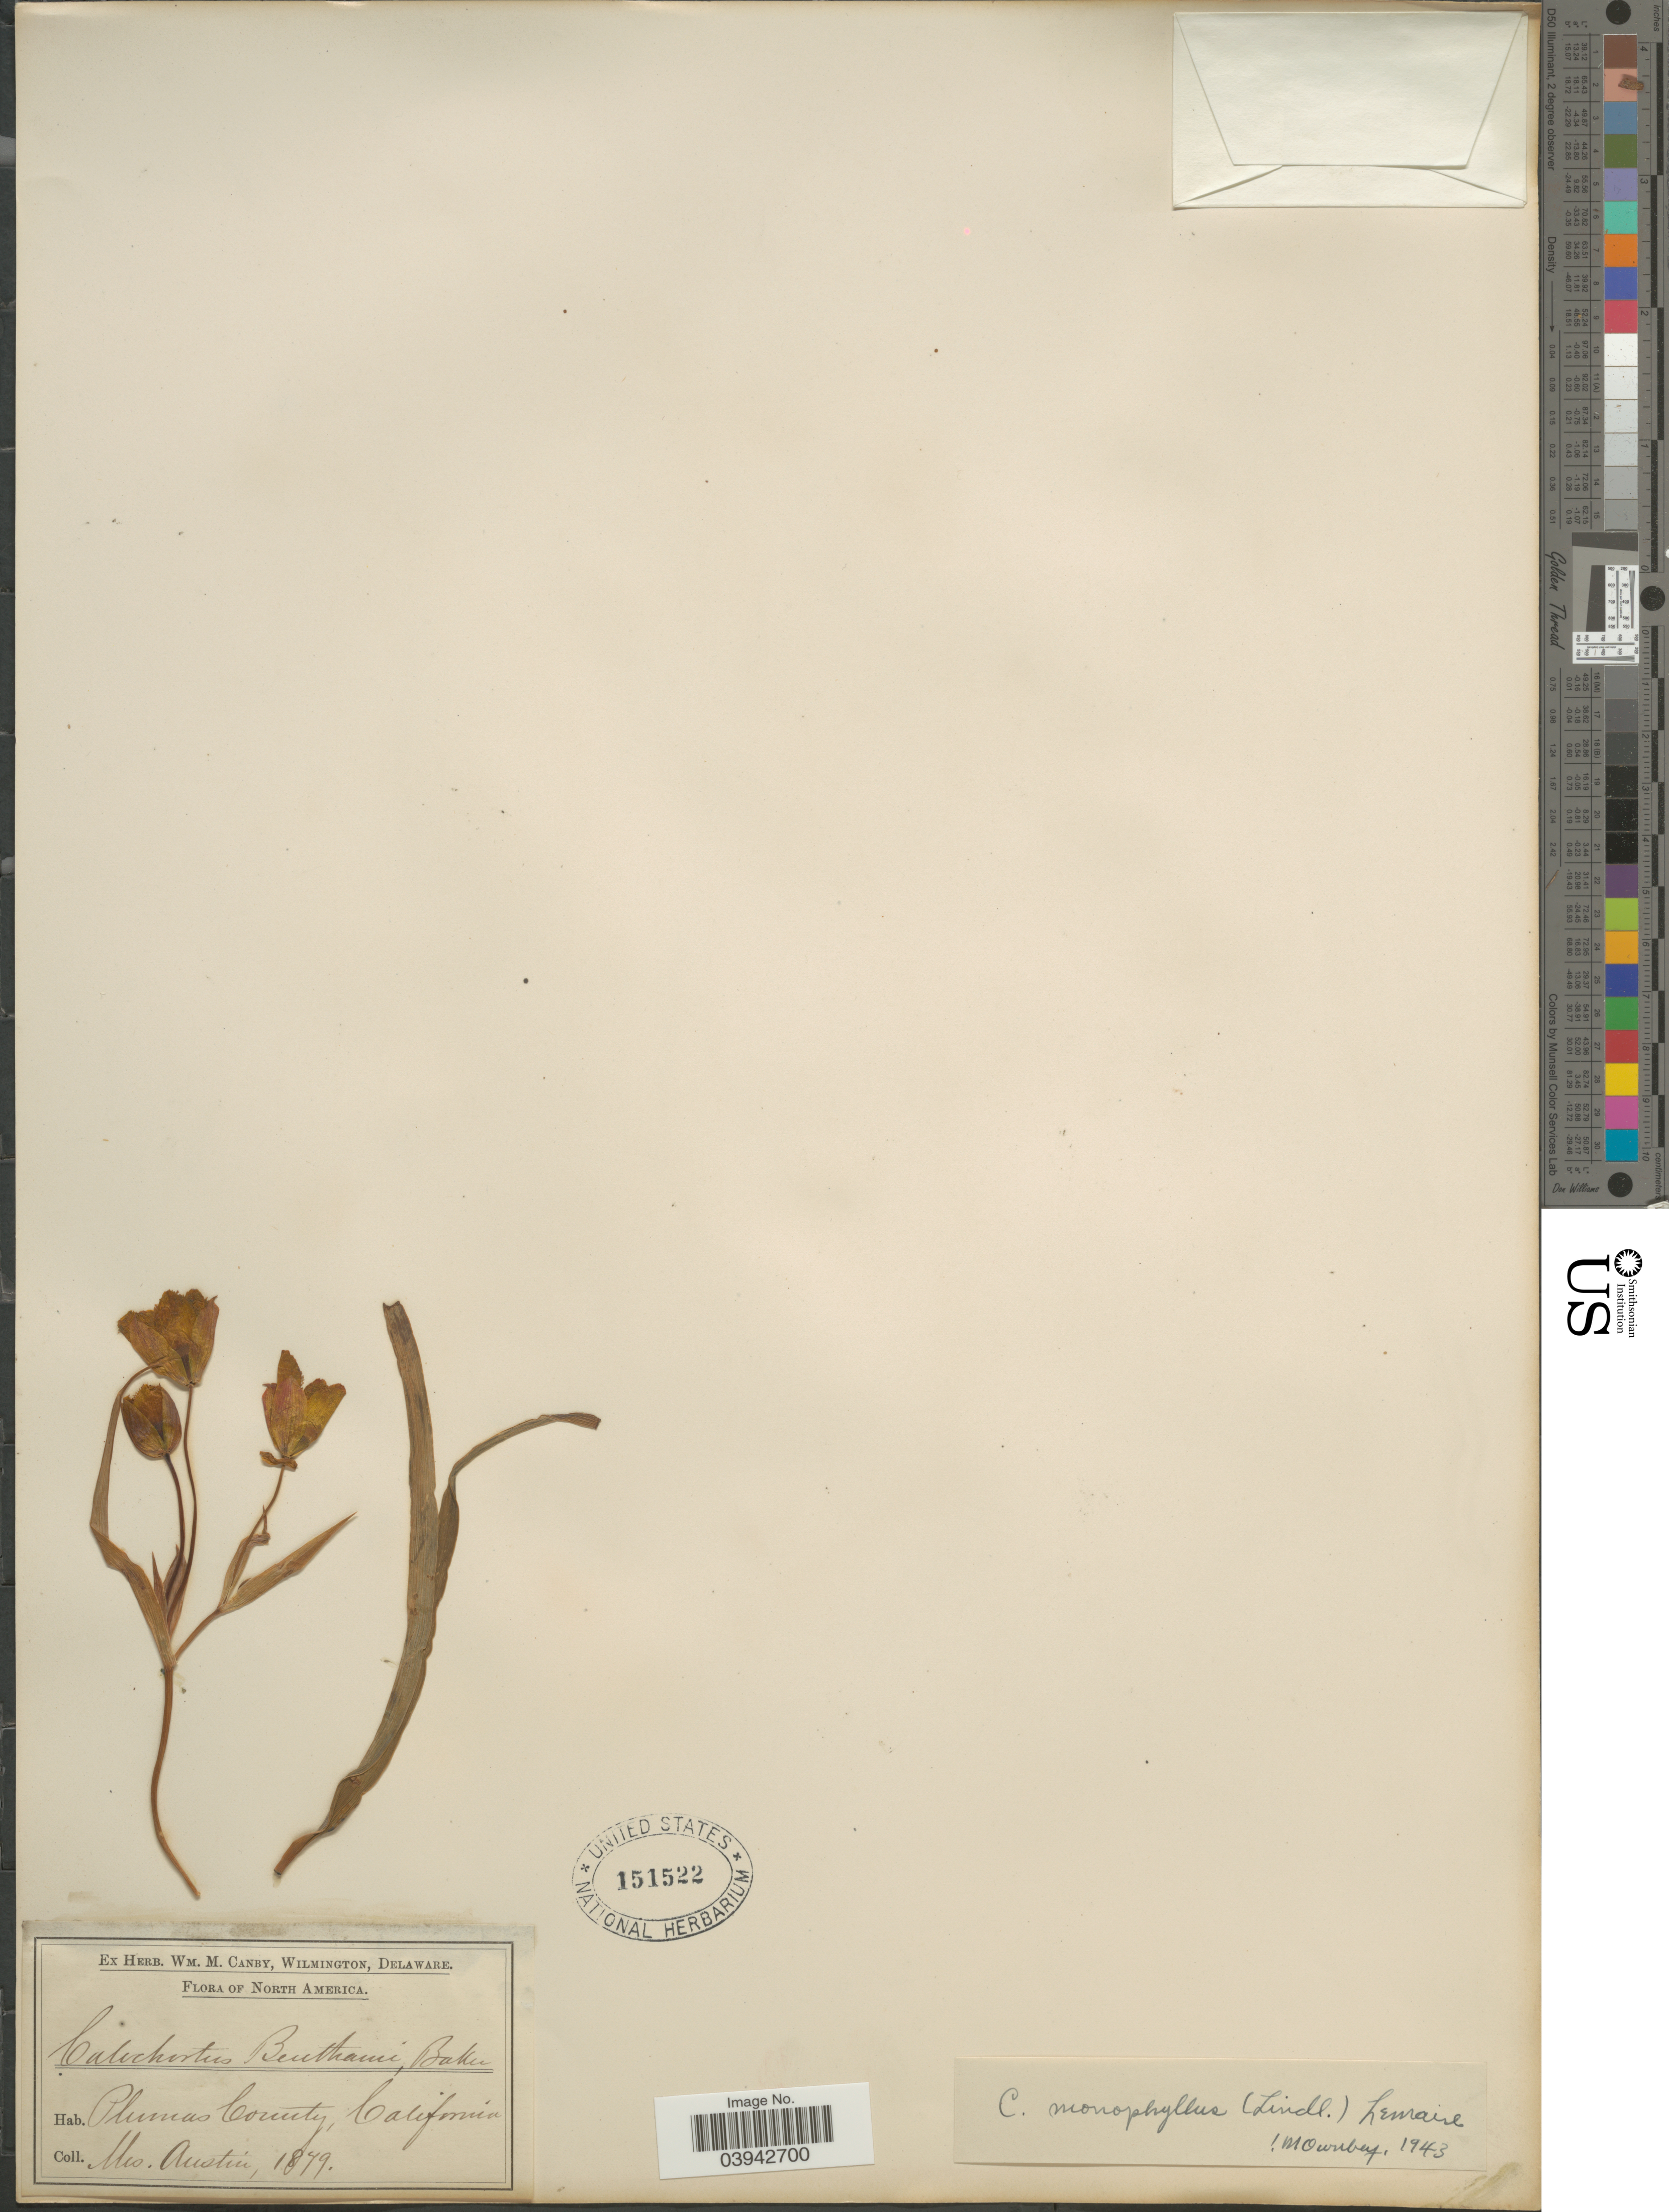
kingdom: Plantae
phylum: Tracheophyta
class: Liliopsida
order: Liliales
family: Liliaceae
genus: Calochortus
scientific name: Calochortus monophyllus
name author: (Lindl.) Lem.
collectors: Austin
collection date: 1879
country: United States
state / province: California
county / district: Plumas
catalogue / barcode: US 151522